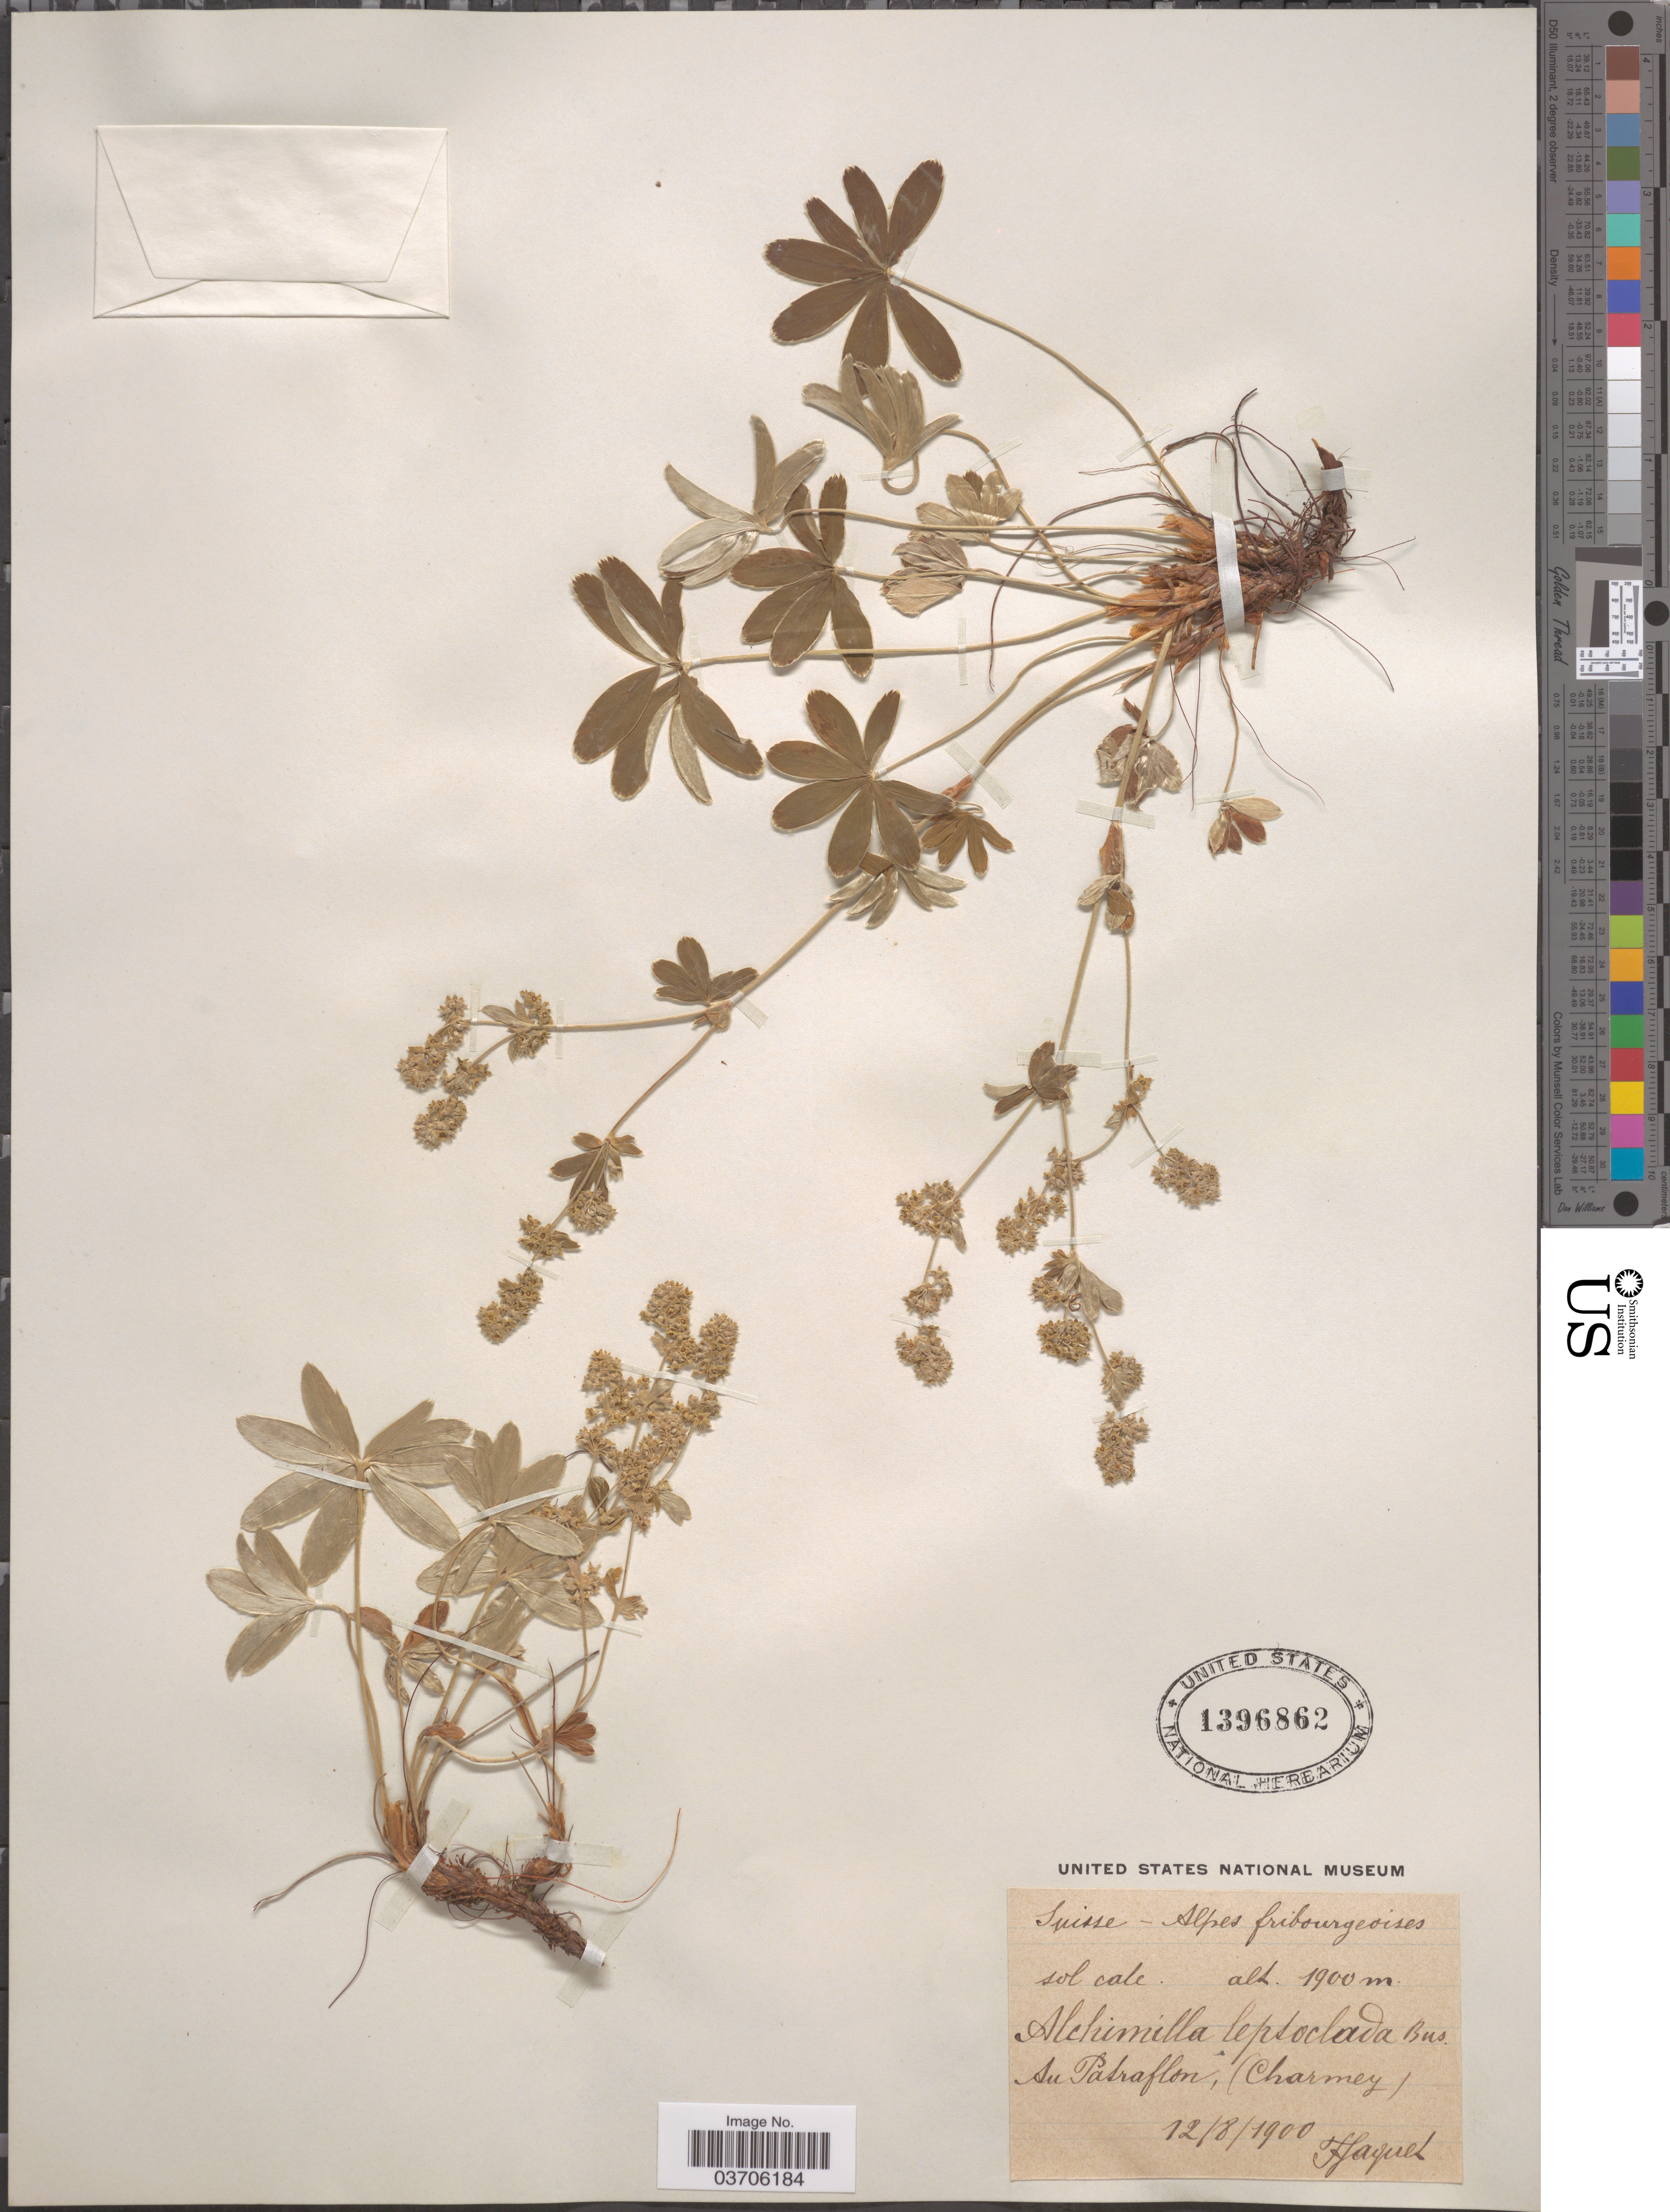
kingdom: Plantae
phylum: Tracheophyta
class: Magnoliopsida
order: Rosales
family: Rosaceae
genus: Alchemilla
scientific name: Alchemilla leptoclada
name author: Buser ex Jaquet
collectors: F. Jaquet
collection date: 1900-08-12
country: Switzerland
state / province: Fribourg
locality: Suisse - Alpes fribourgeoises. Au Patraflon, (Charmey).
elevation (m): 1900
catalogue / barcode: US 1396862